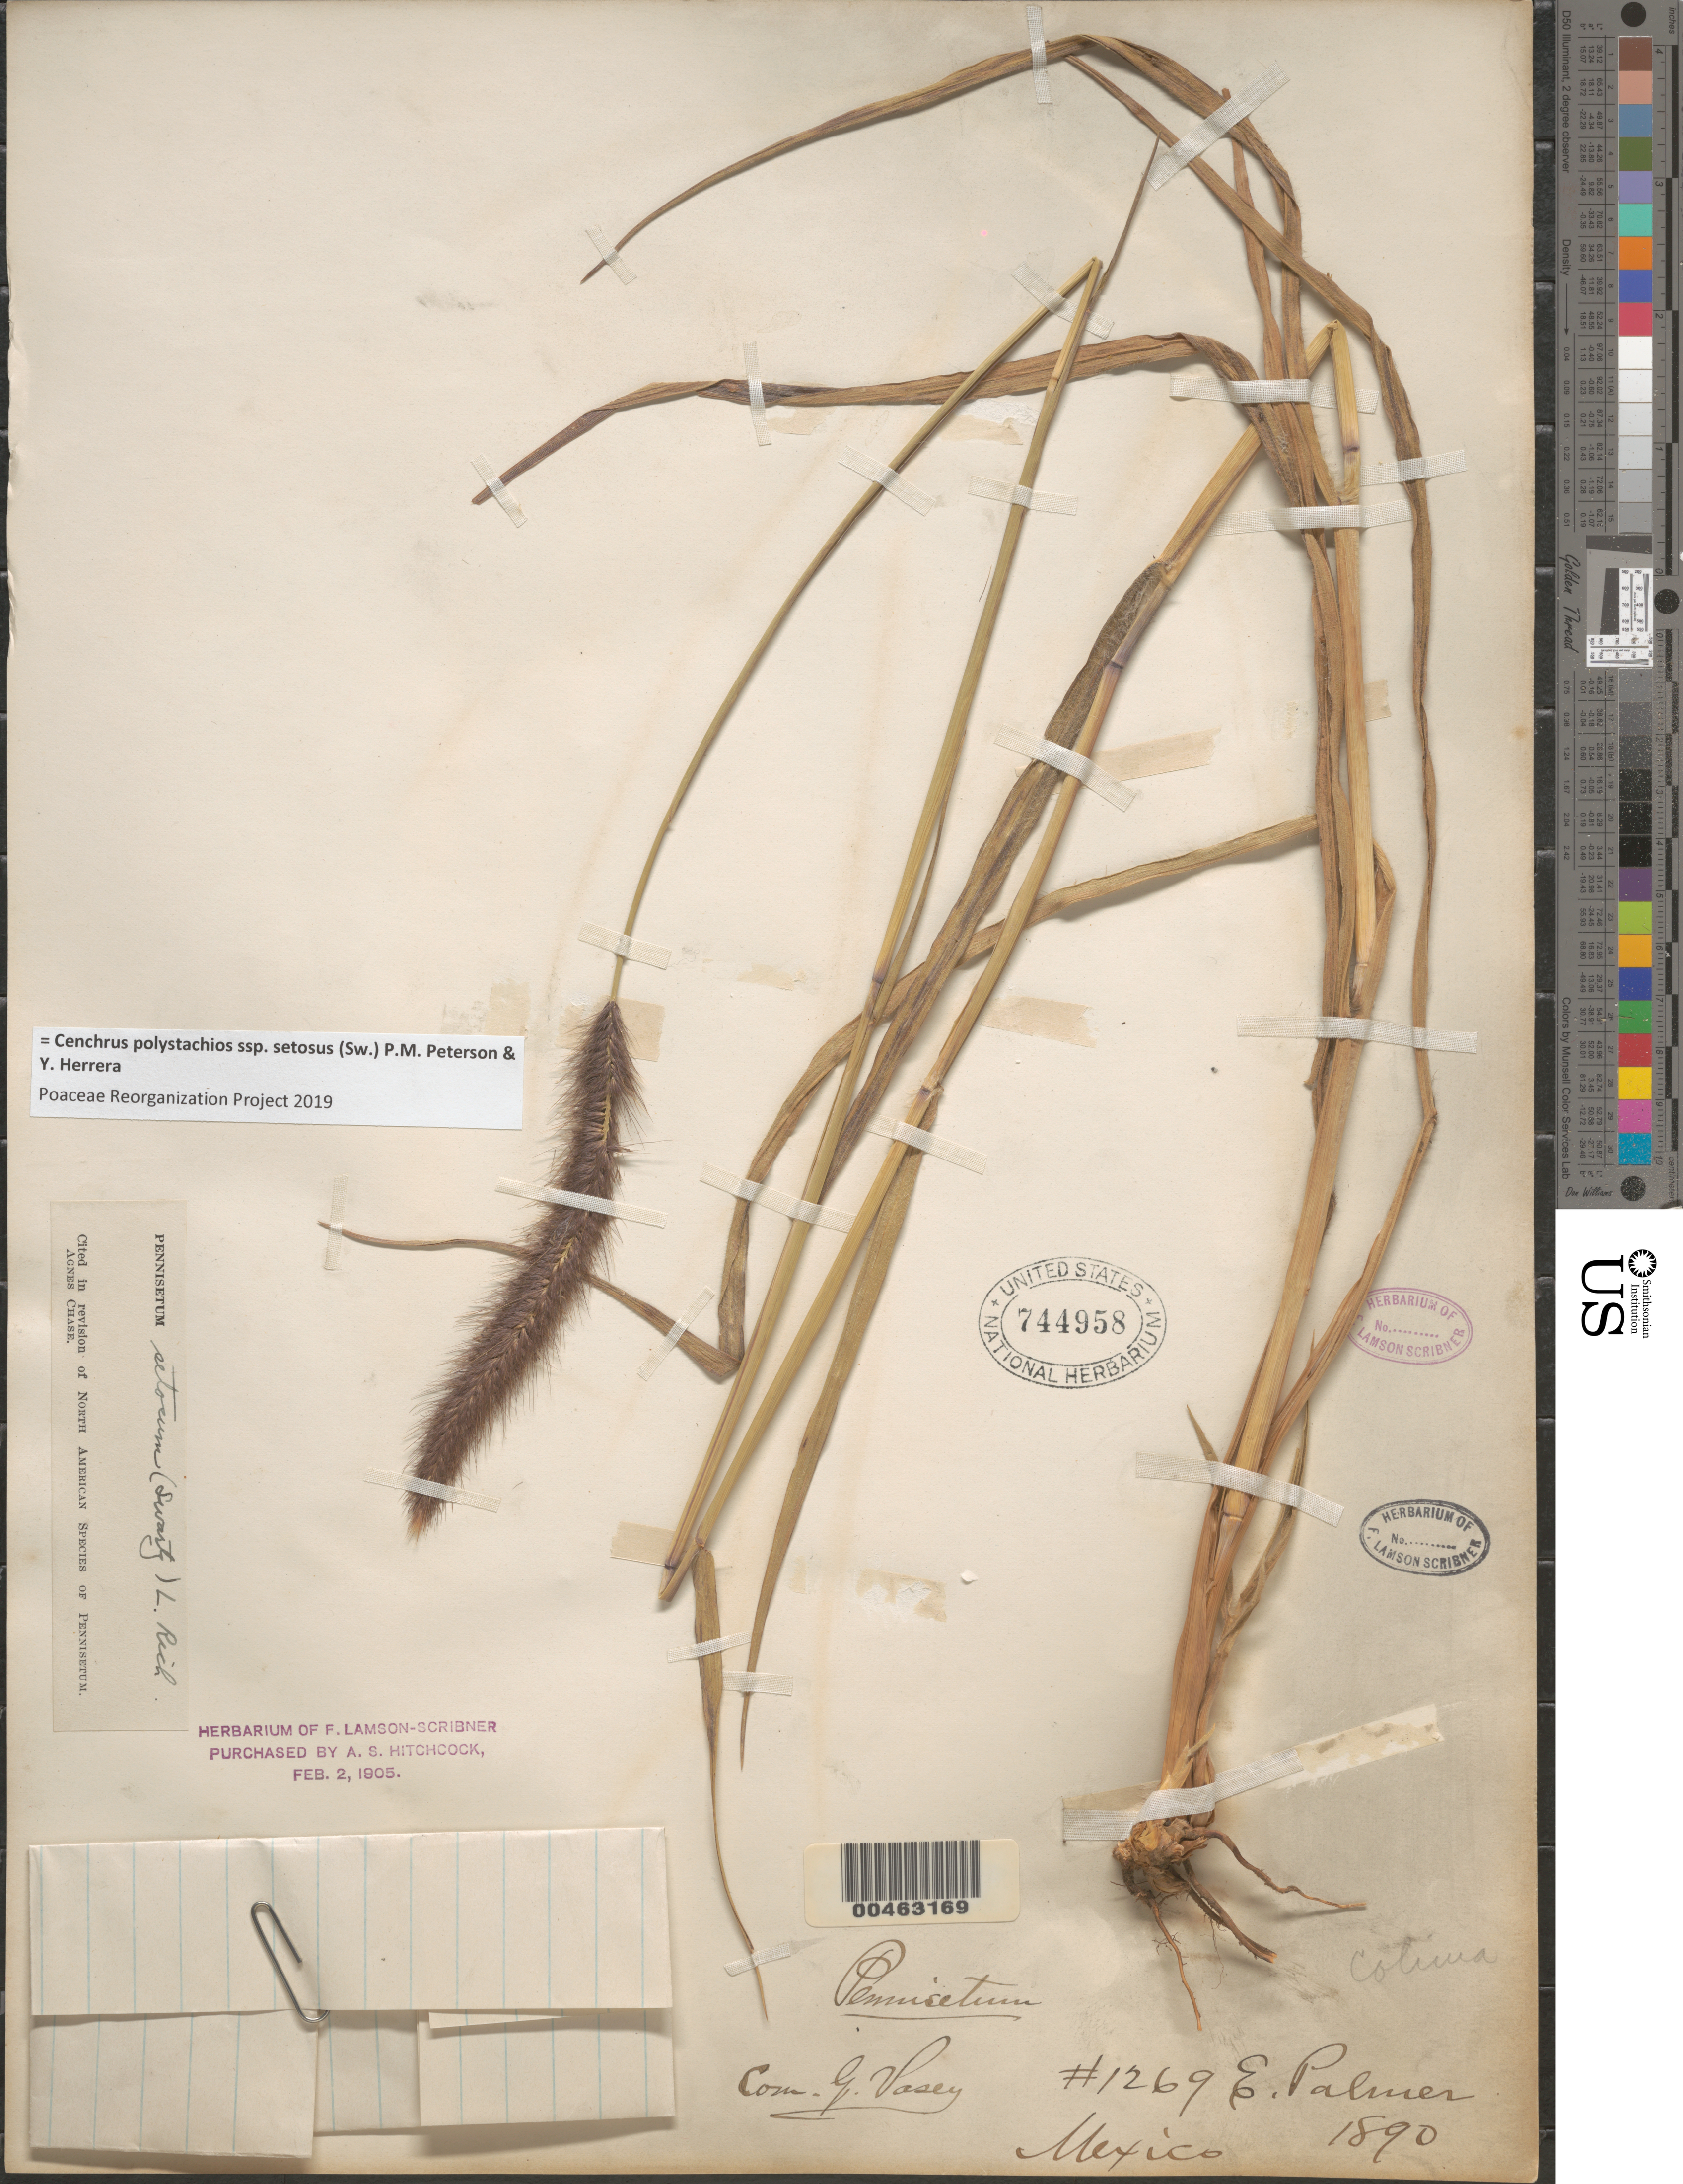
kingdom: Plantae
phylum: Tracheophyta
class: Liliopsida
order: Poales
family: Poaceae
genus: Cenchrus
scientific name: Cenchrus polystachios subsp. setosus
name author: (Sw.) P.M. Peterson & Y. Herrera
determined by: Poaceae Reorganization Project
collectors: E. Palmer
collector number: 1269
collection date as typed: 1890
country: Mexico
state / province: Durango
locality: San Ramon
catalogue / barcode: US 744958